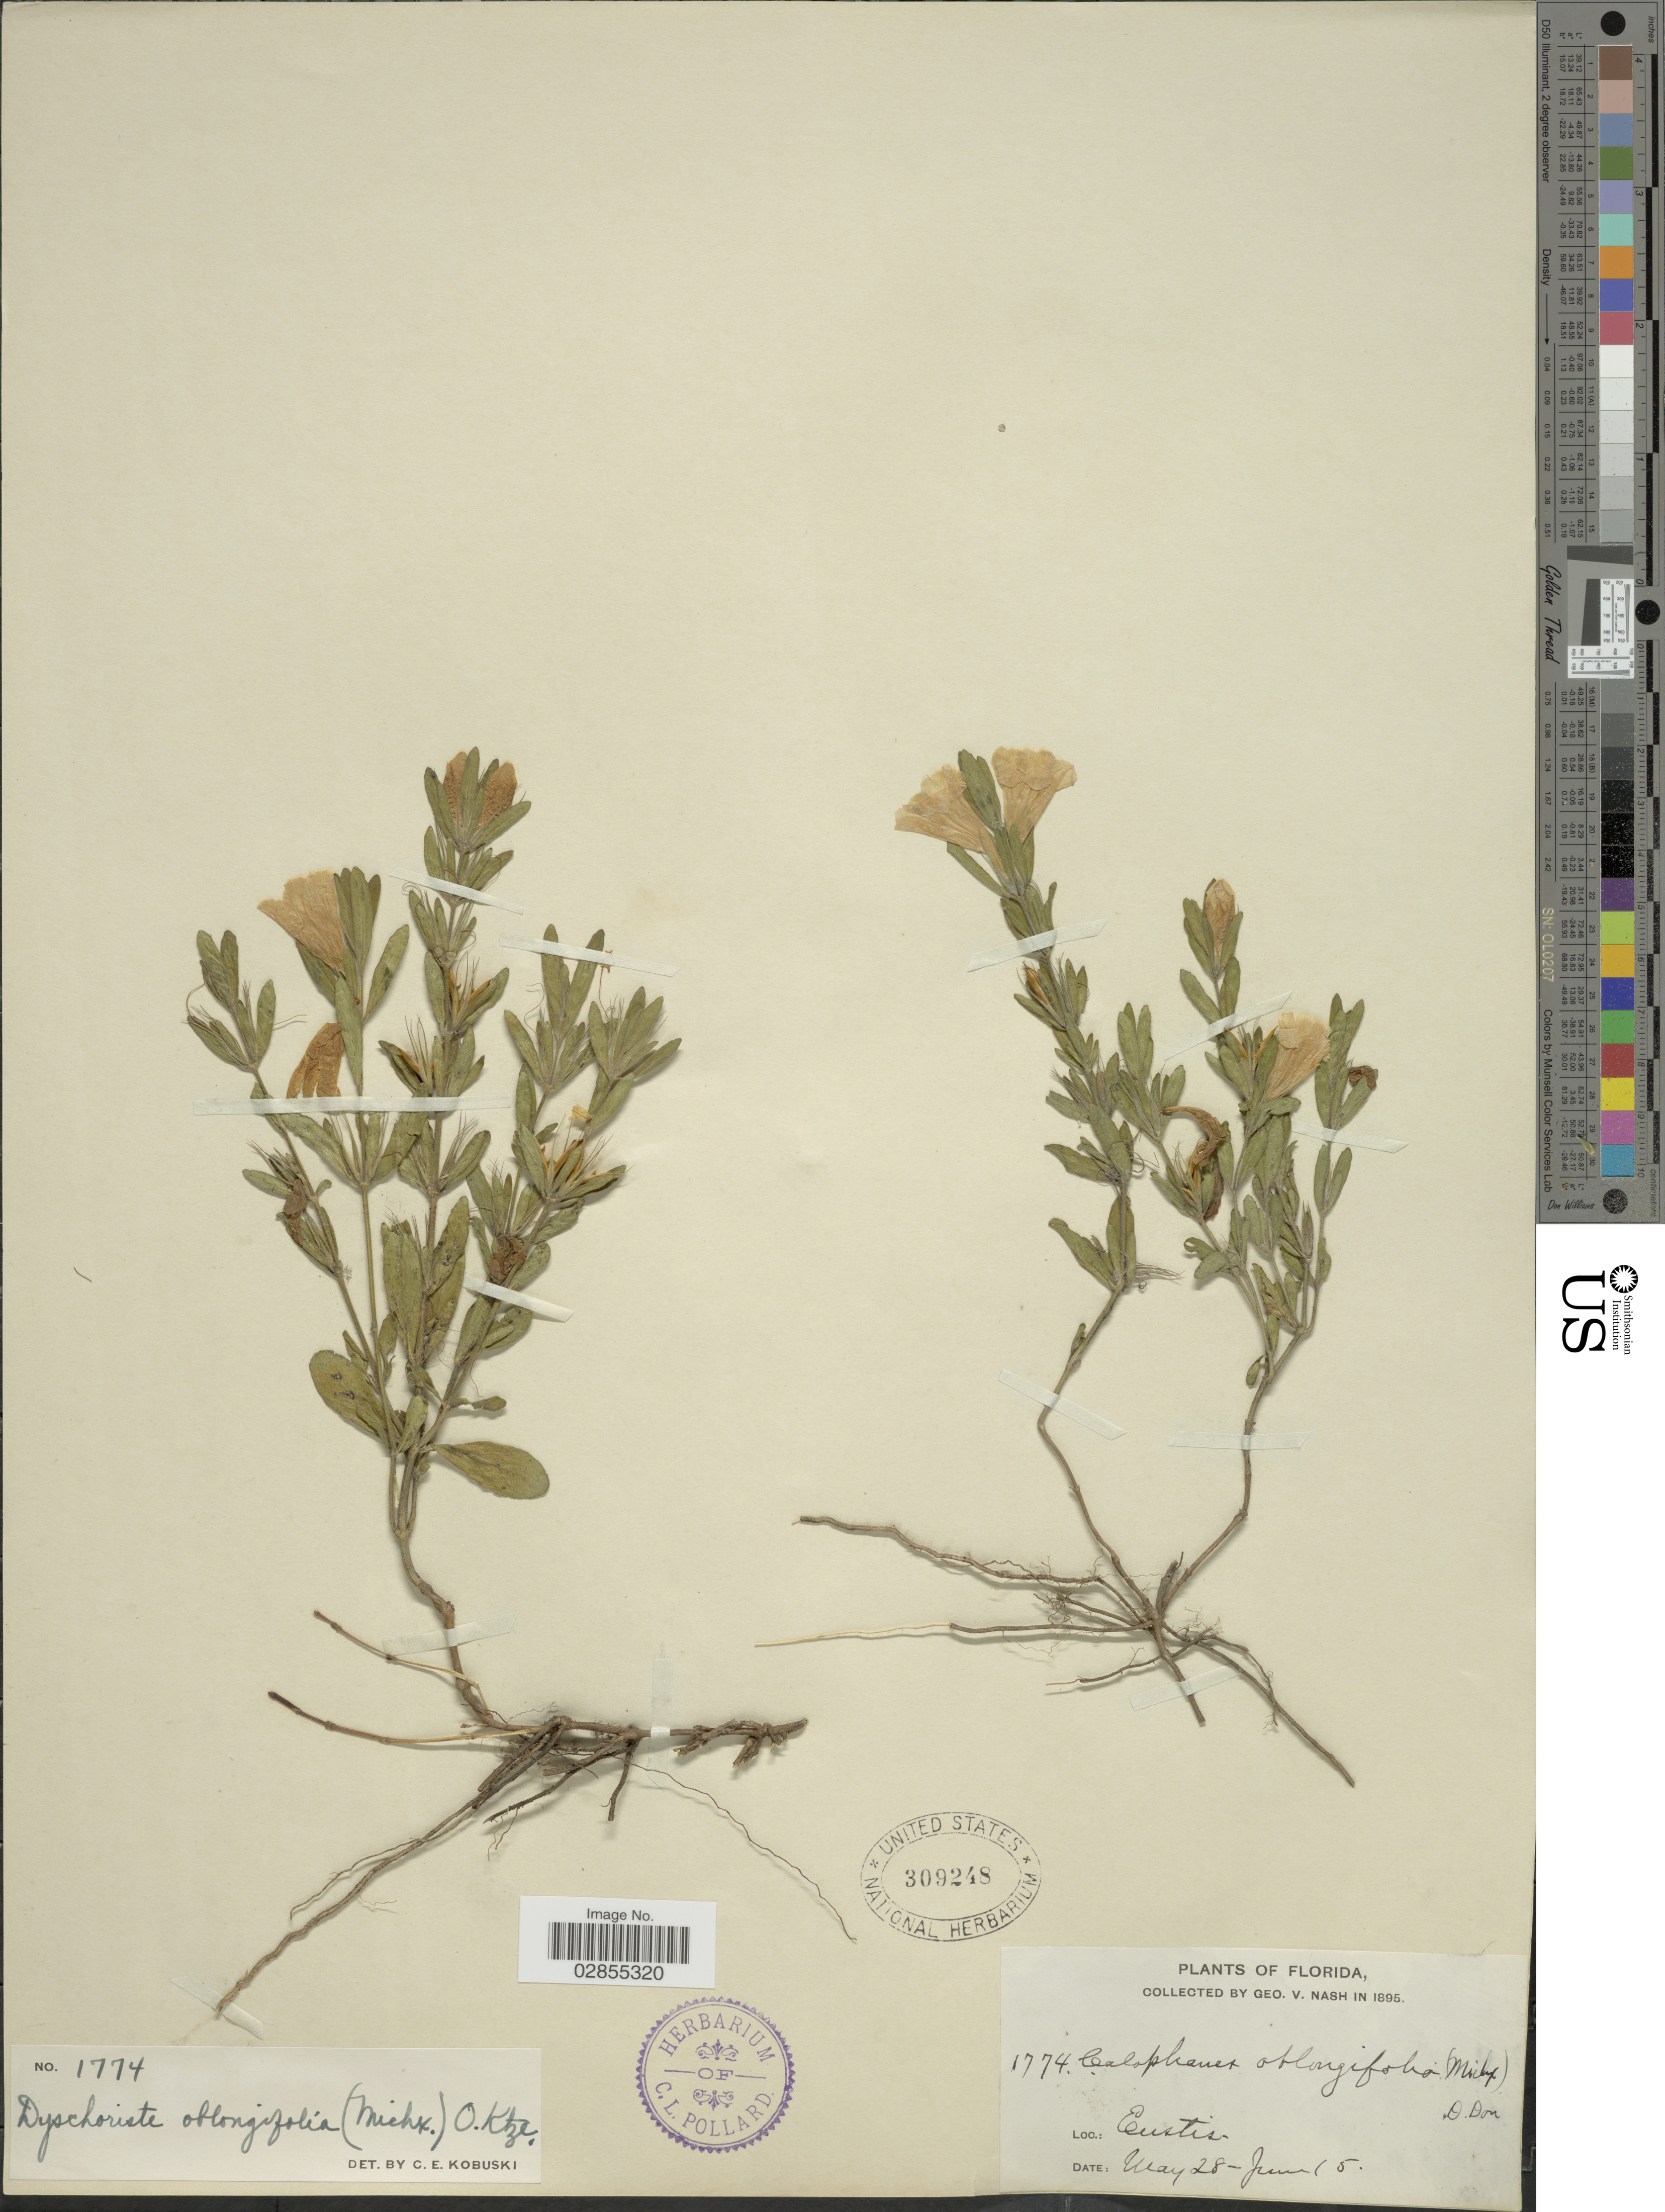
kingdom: Plantae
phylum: Tracheophyta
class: Magnoliopsida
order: Lamiales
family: Acanthaceae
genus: Dyschoriste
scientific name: Dyschoriste oblongifolia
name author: (Michx.) Kuntze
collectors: G. V. Nash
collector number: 1774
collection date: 1895-05-28/1895-06-15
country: United States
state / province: Florida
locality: Eustis.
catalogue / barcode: US 309248